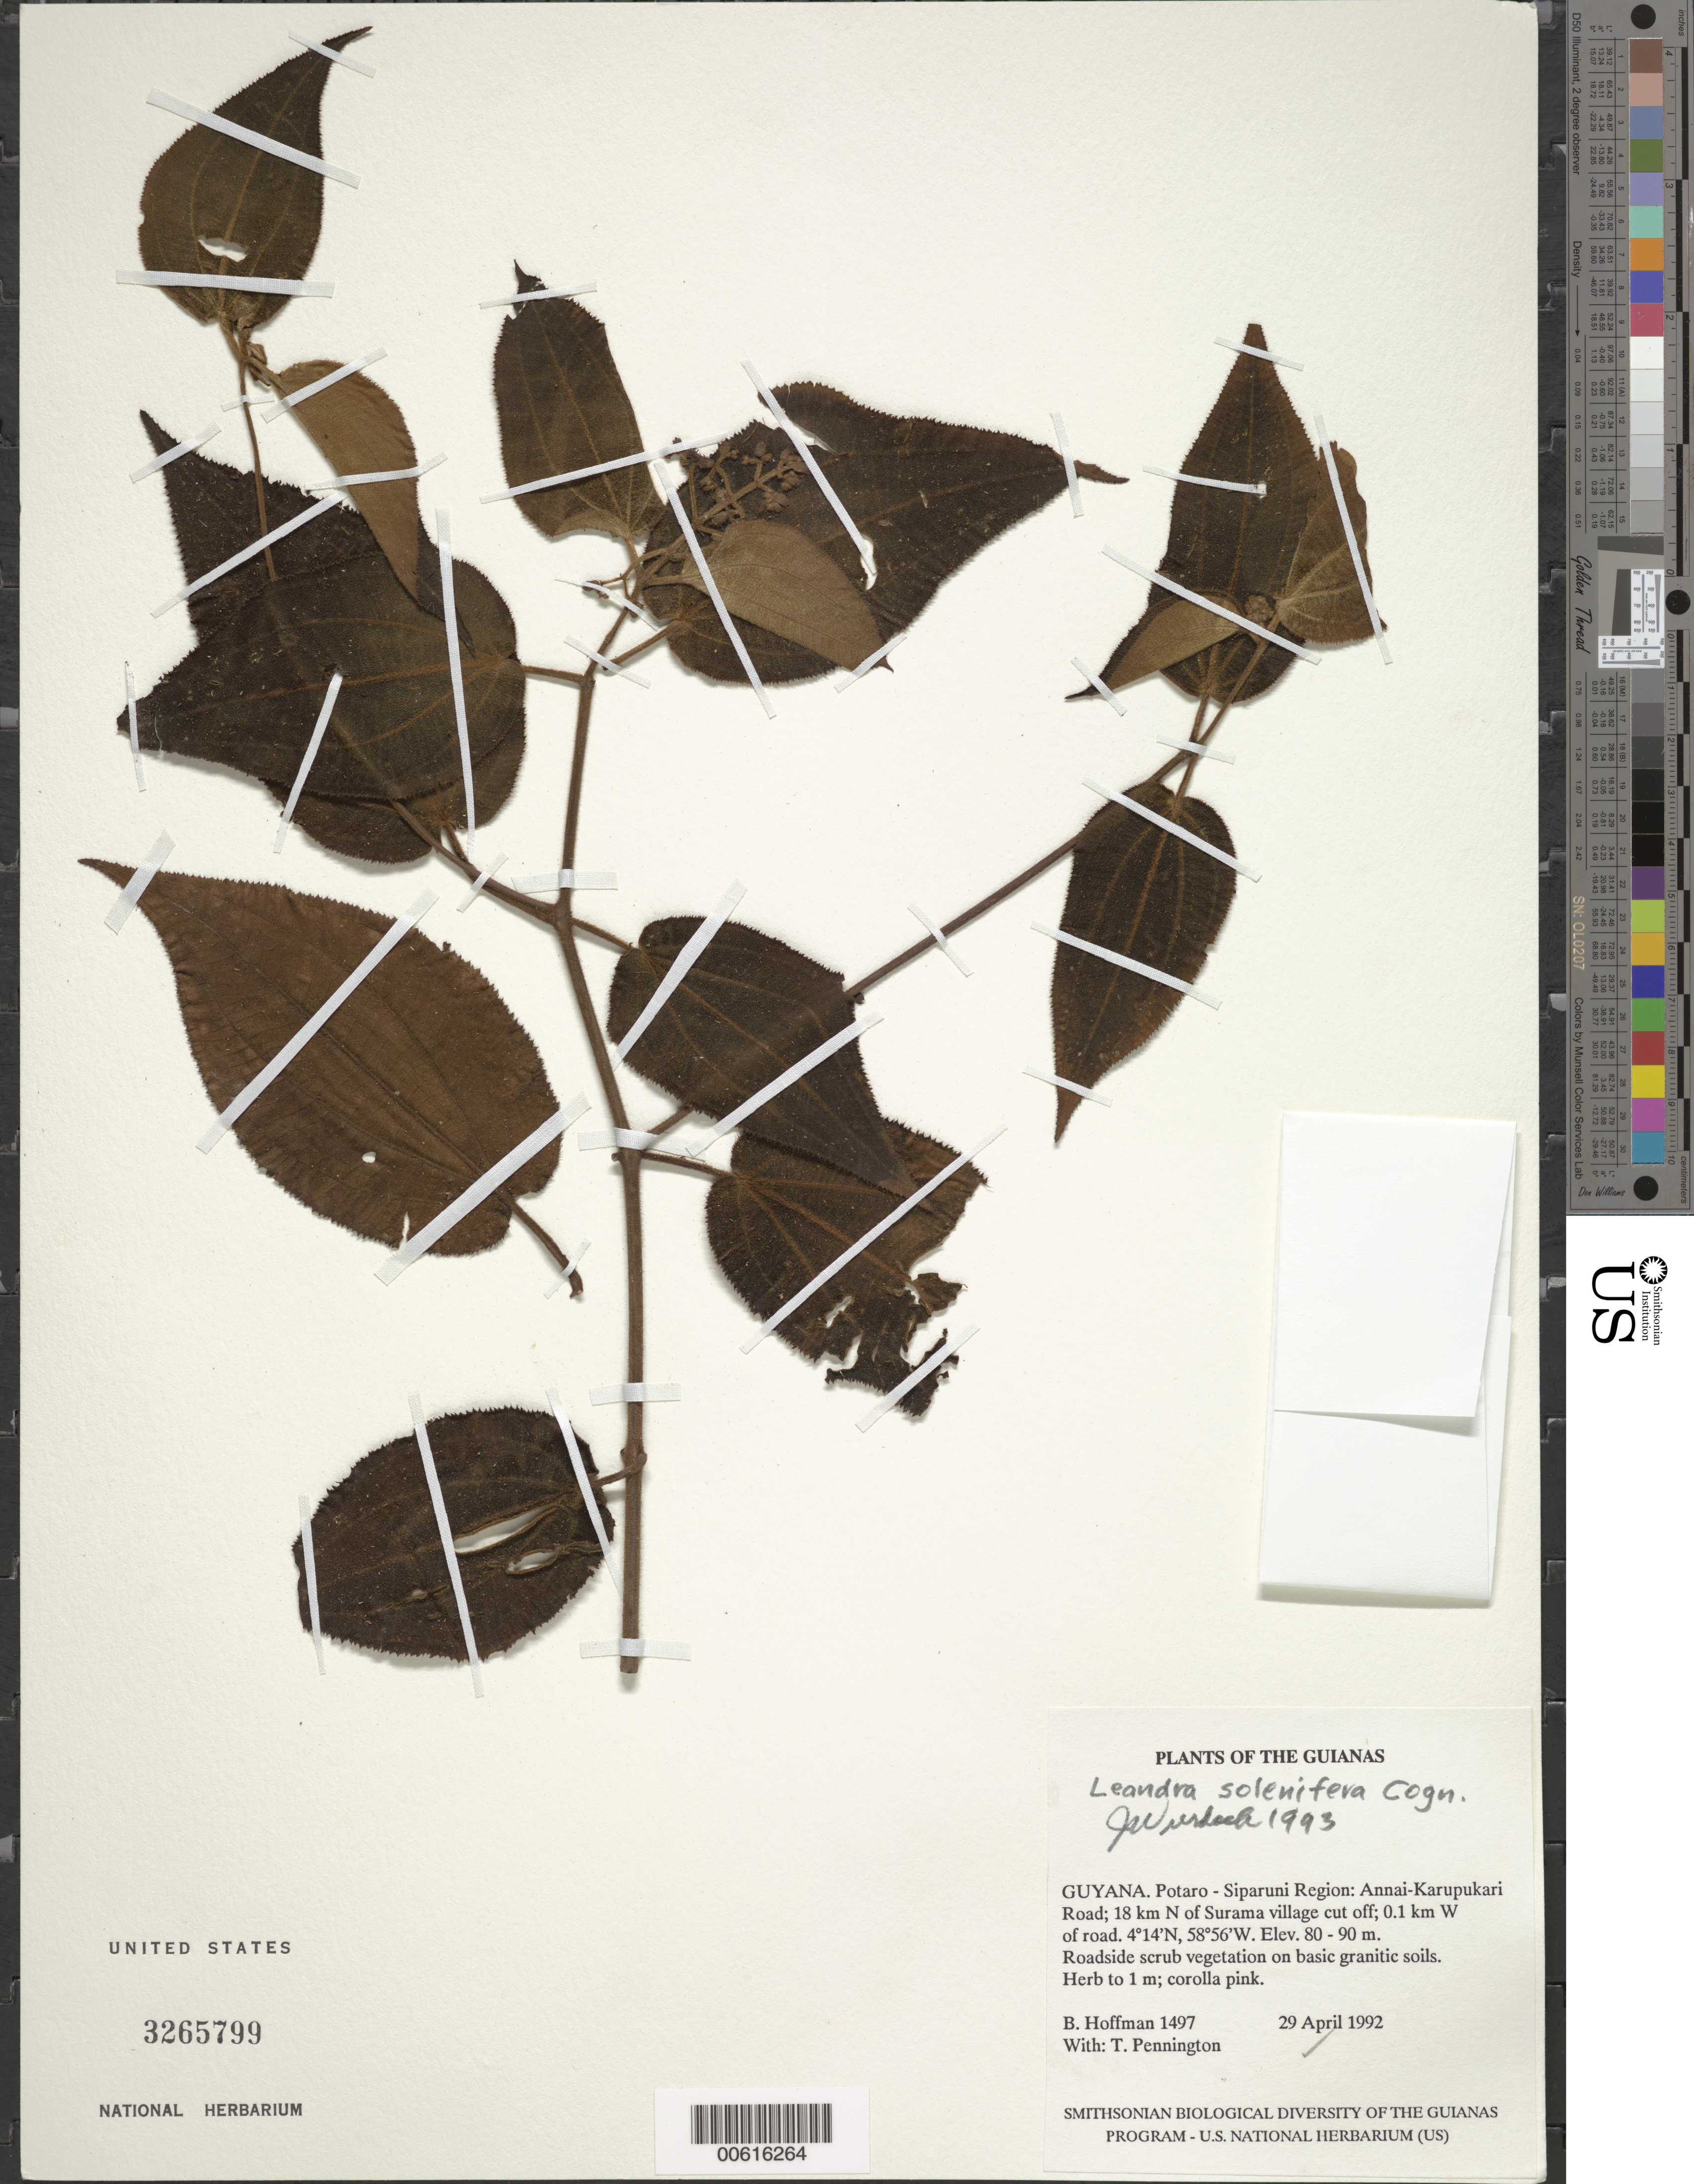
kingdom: Plantae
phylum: Tracheophyta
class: Magnoliopsida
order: Myrtales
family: Melastomataceae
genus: Leandra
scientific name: Leandra solenifera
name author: Cogn.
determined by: Wurdack, John J., (US), US (UNITED STATES)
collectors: B. Hoffman & R. T. Pennington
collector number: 1497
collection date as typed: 29 April 1992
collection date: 1992-04-29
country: Guyana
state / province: Potaro-Siparuni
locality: Annai-Karupukari Road; 18 km N of Surama village cut off; 0.1 km W of road. Iwokrama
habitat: Roadside scrub vegetation on basic granitic soils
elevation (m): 80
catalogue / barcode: US 3265799